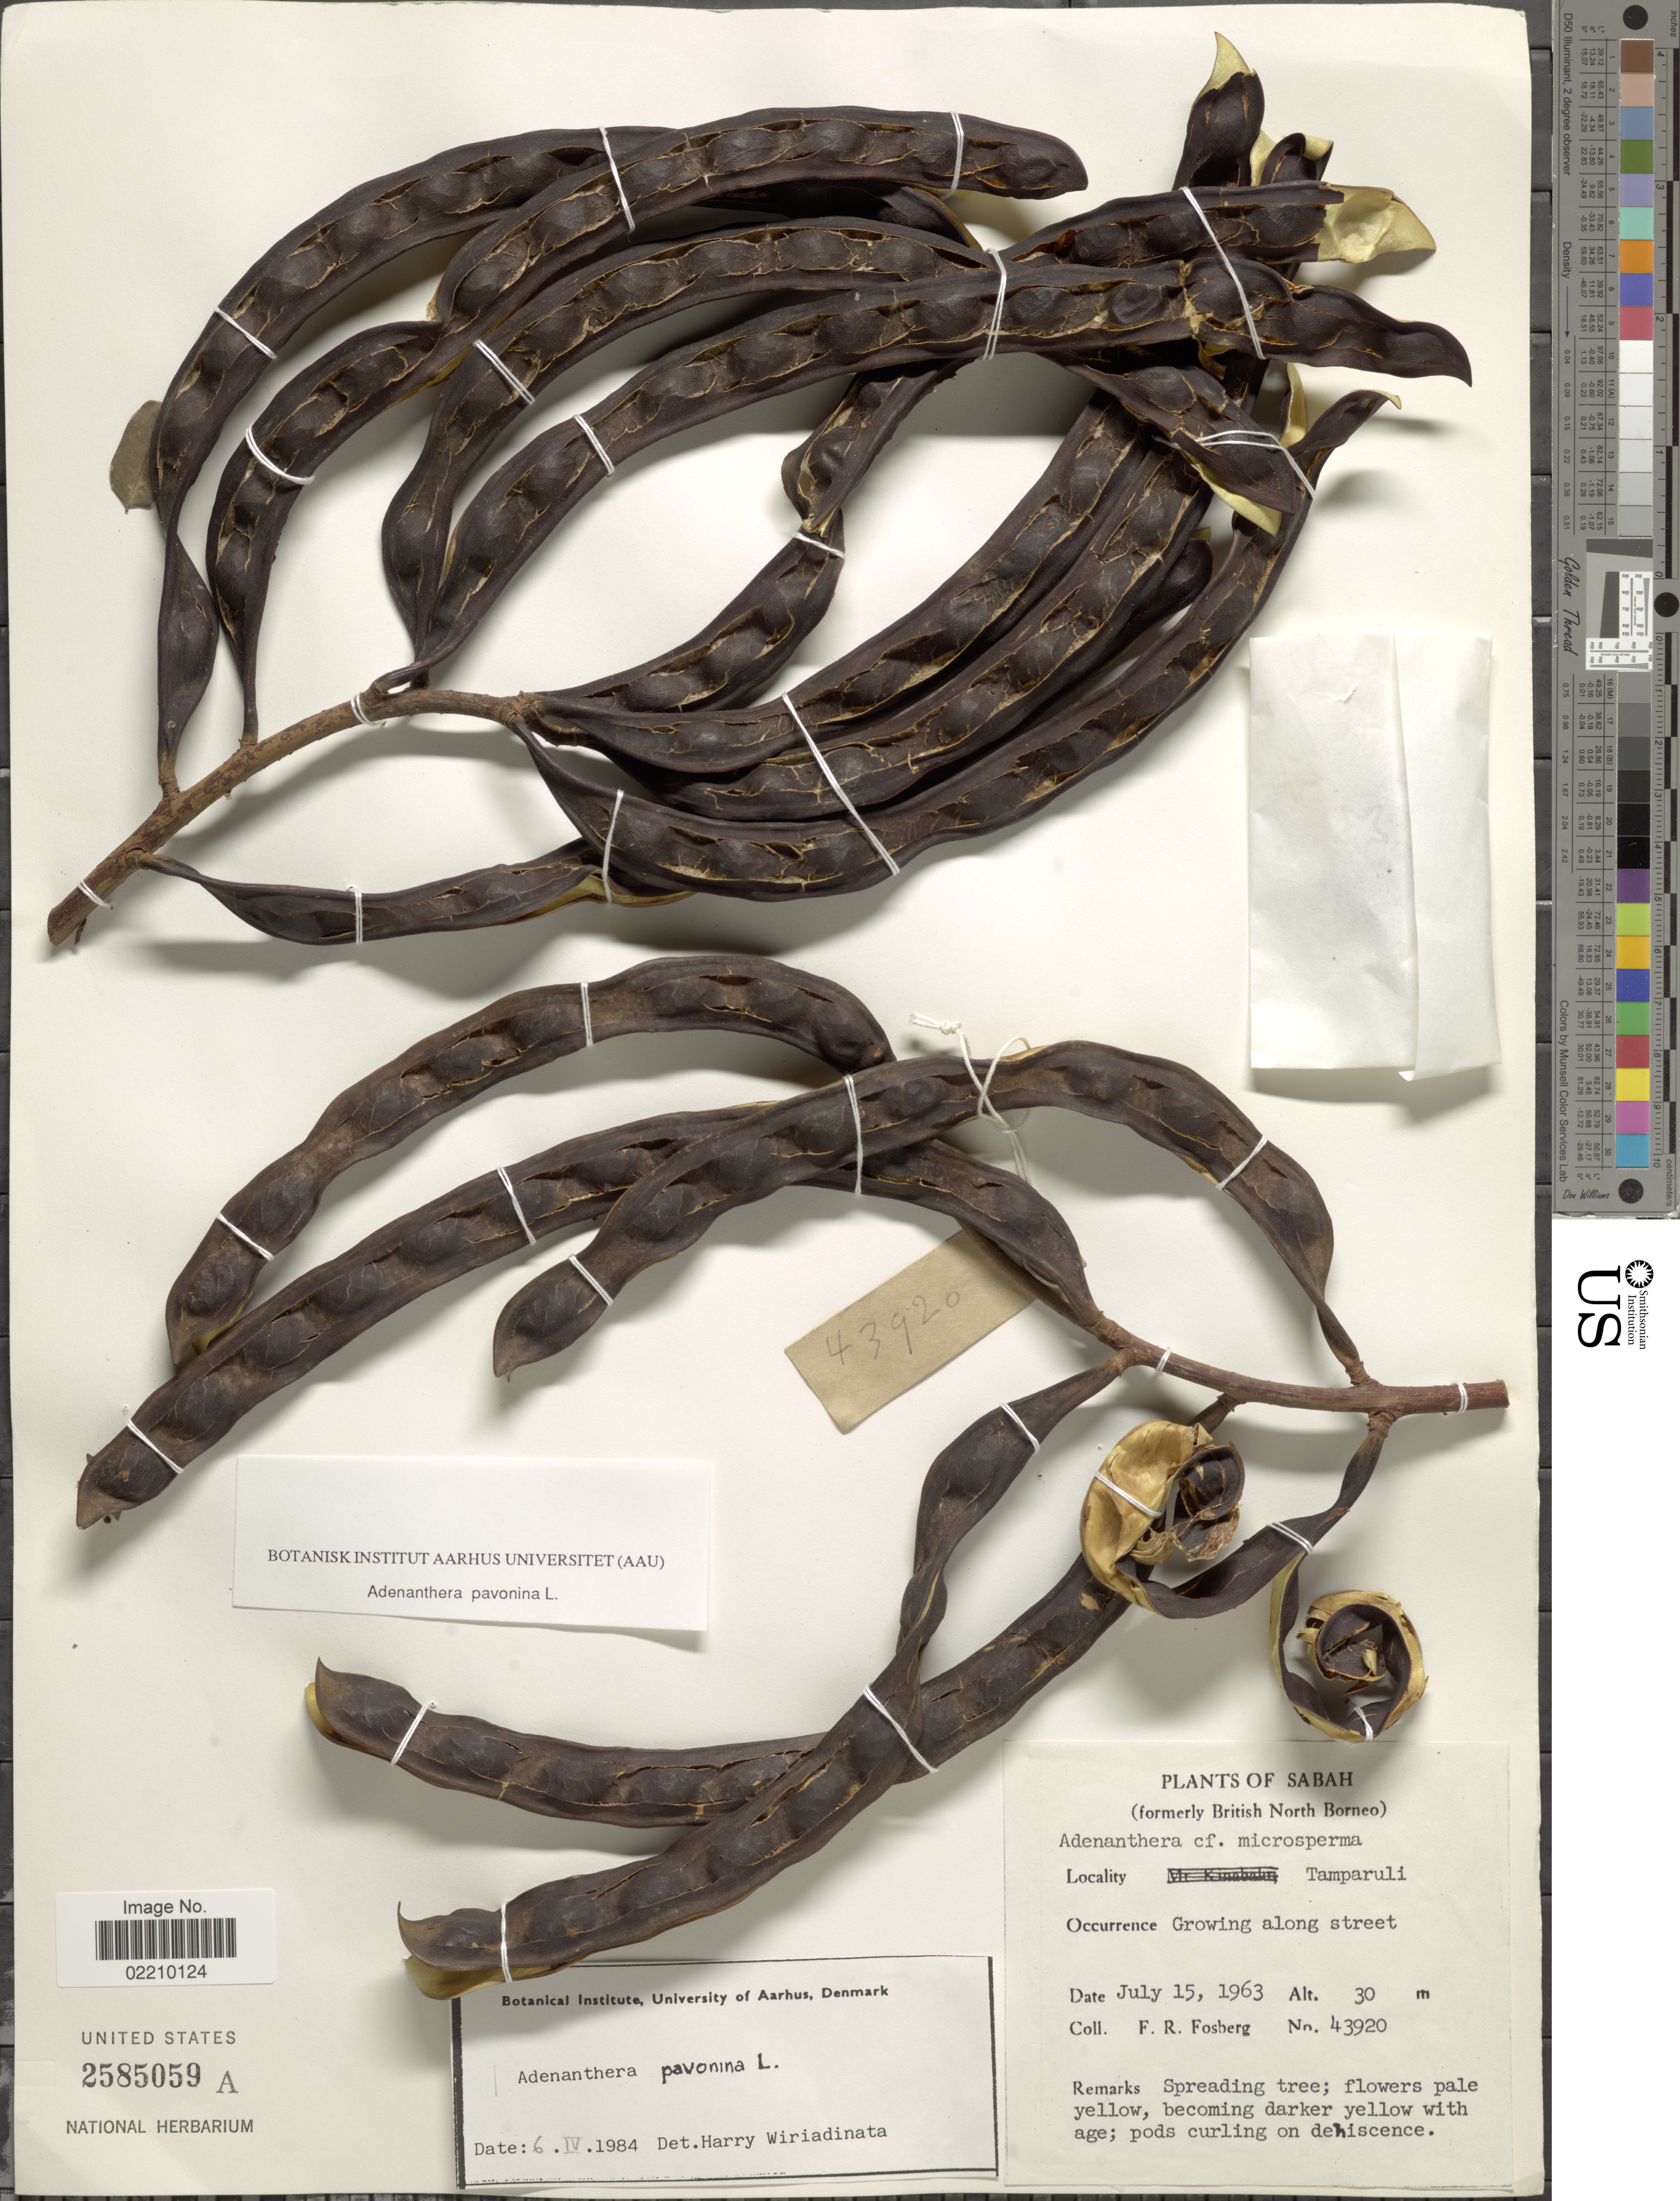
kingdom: Plantae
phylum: Tracheophyta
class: Magnoliopsida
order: Fabales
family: Fabaceae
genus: Adenanthera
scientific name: Adenanthera pavonina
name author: L.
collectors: F. R. Fosberg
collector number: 43920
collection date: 1963-07-15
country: Malaysia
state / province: Sabah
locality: Formerly British North Borneo), Tamparuli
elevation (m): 30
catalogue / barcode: US 2585059A